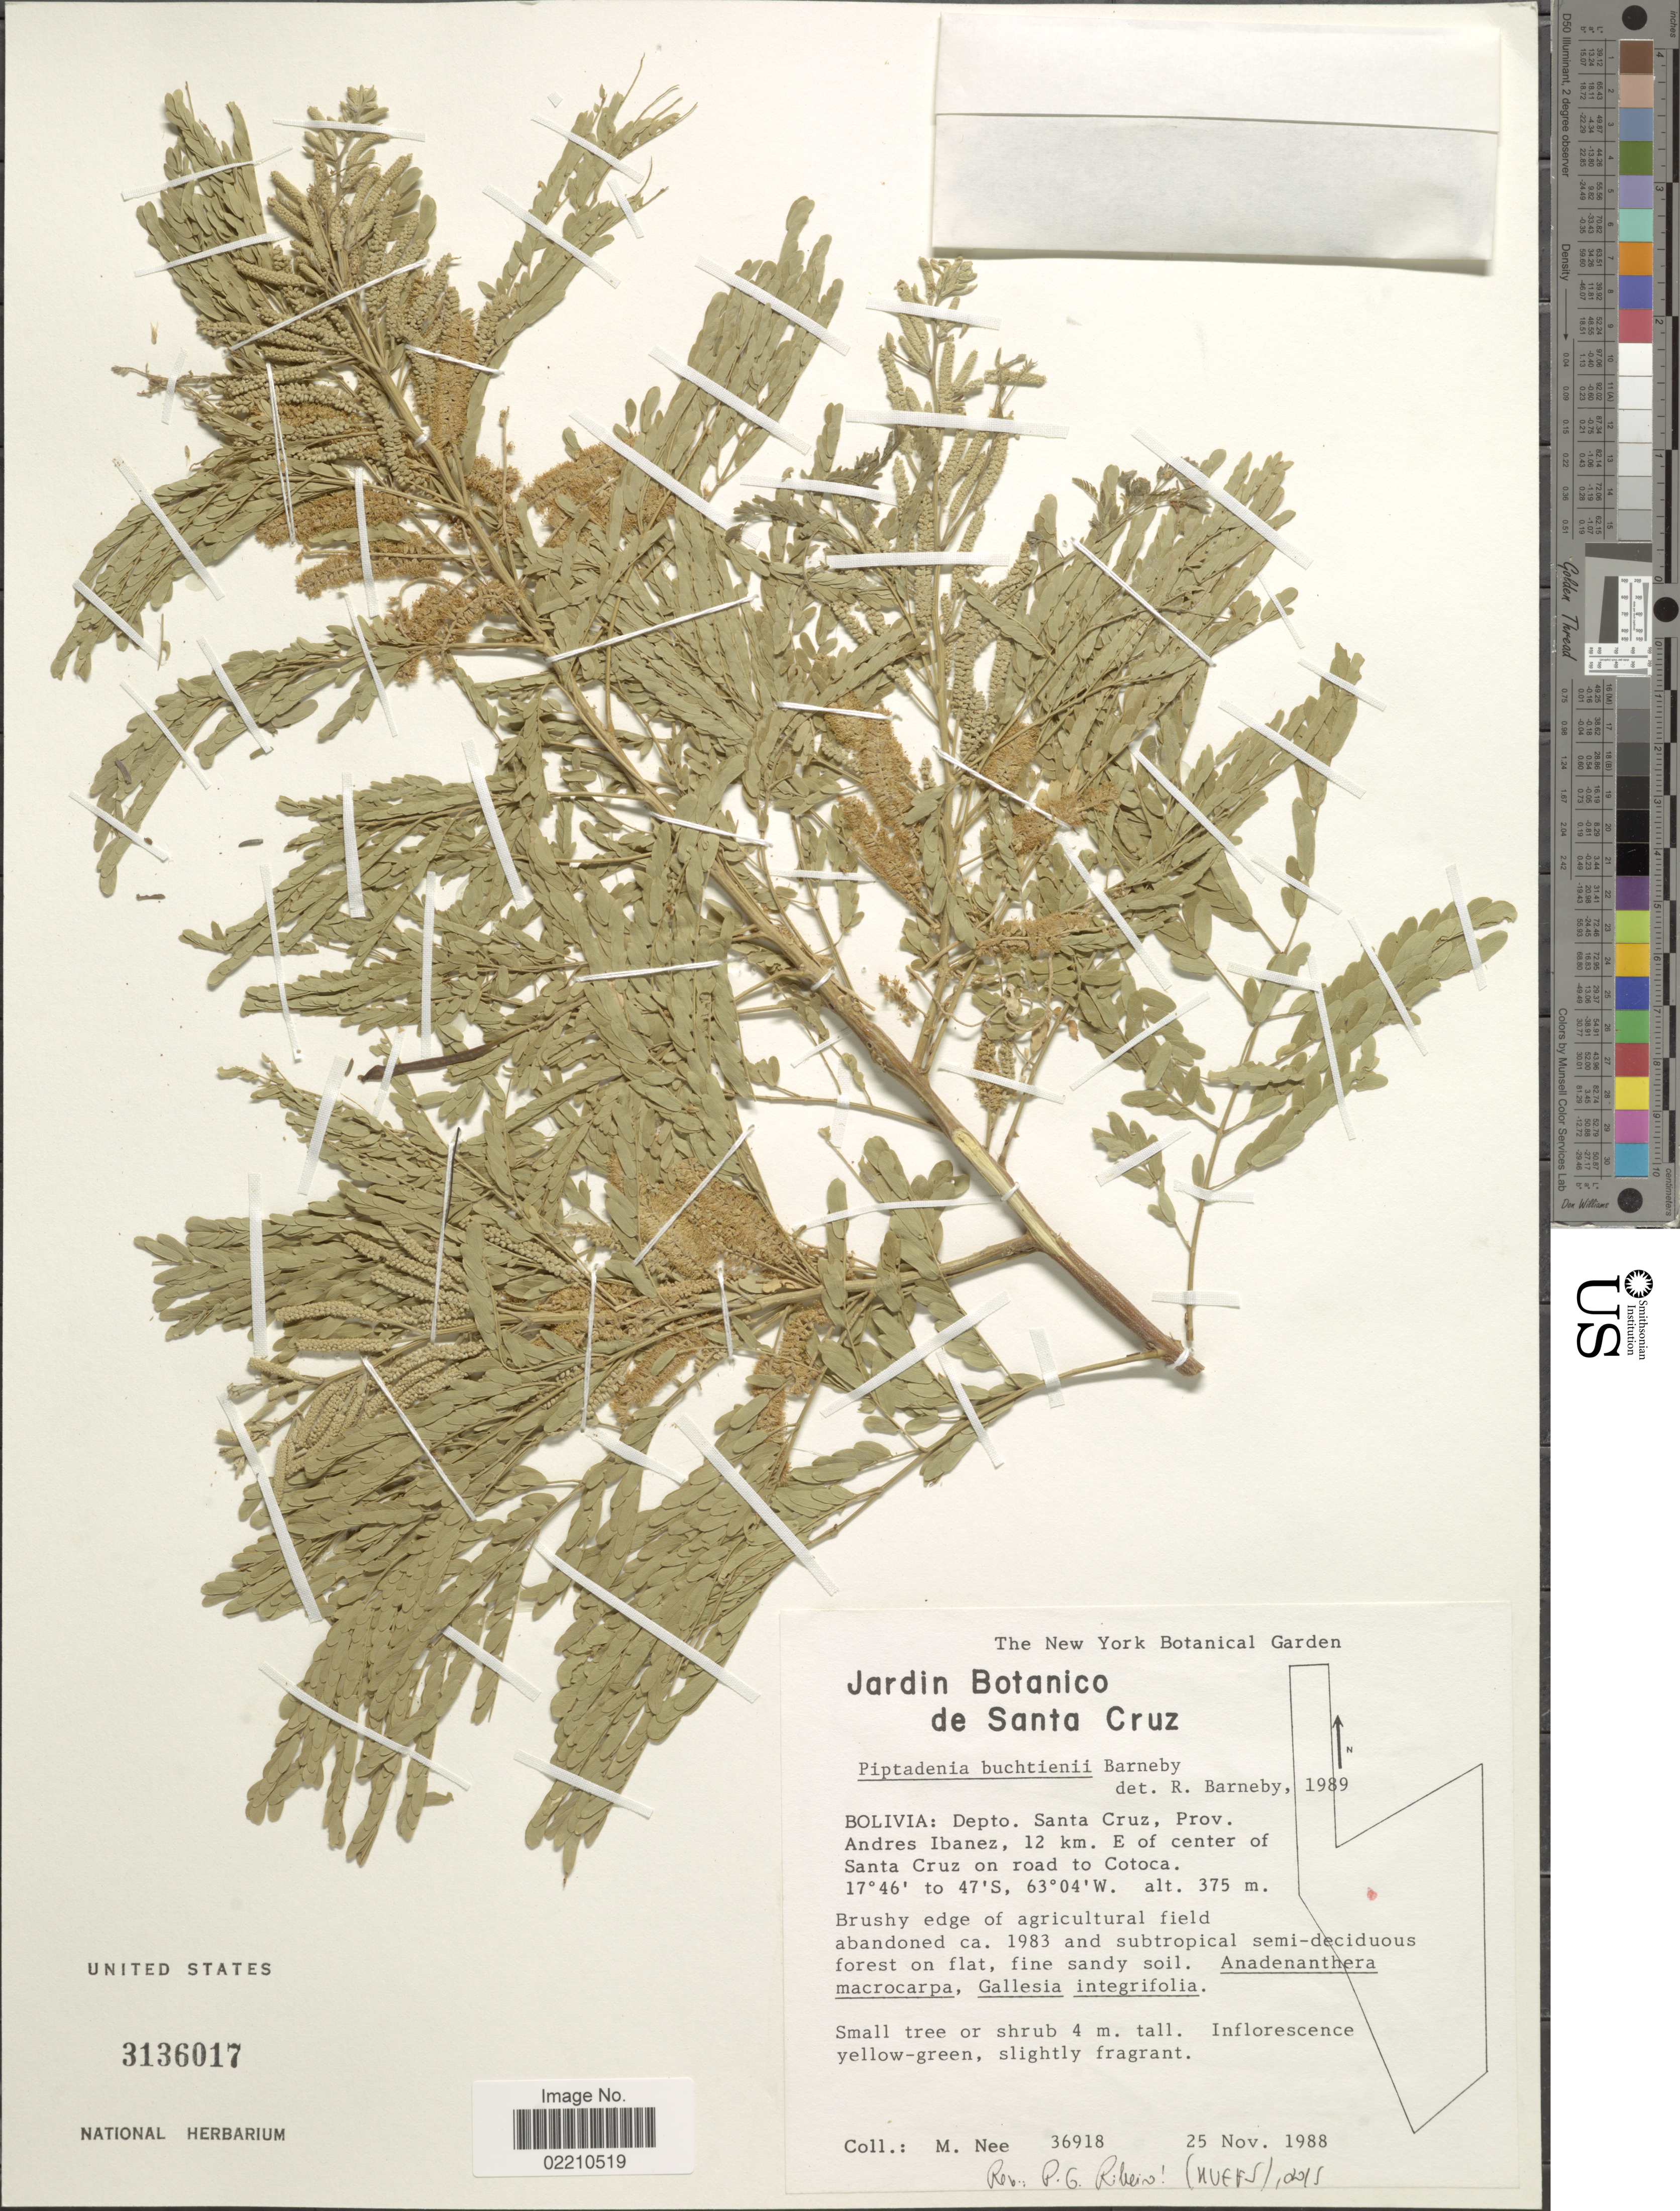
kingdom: Plantae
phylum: Tracheophyta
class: Magnoliopsida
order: Fabales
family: Fabaceae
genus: Piptadenia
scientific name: Piptadenia buchtienii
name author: Barneby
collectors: M. Nee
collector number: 36918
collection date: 1988-11-25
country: Bolivia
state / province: Santa Cruz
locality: Bolivia: Depto. Santa Cruz, Prov. Andre Ibanez, 12 km. E of center of Santa Cruz on road to Cotoca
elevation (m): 375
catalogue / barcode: US 3136017